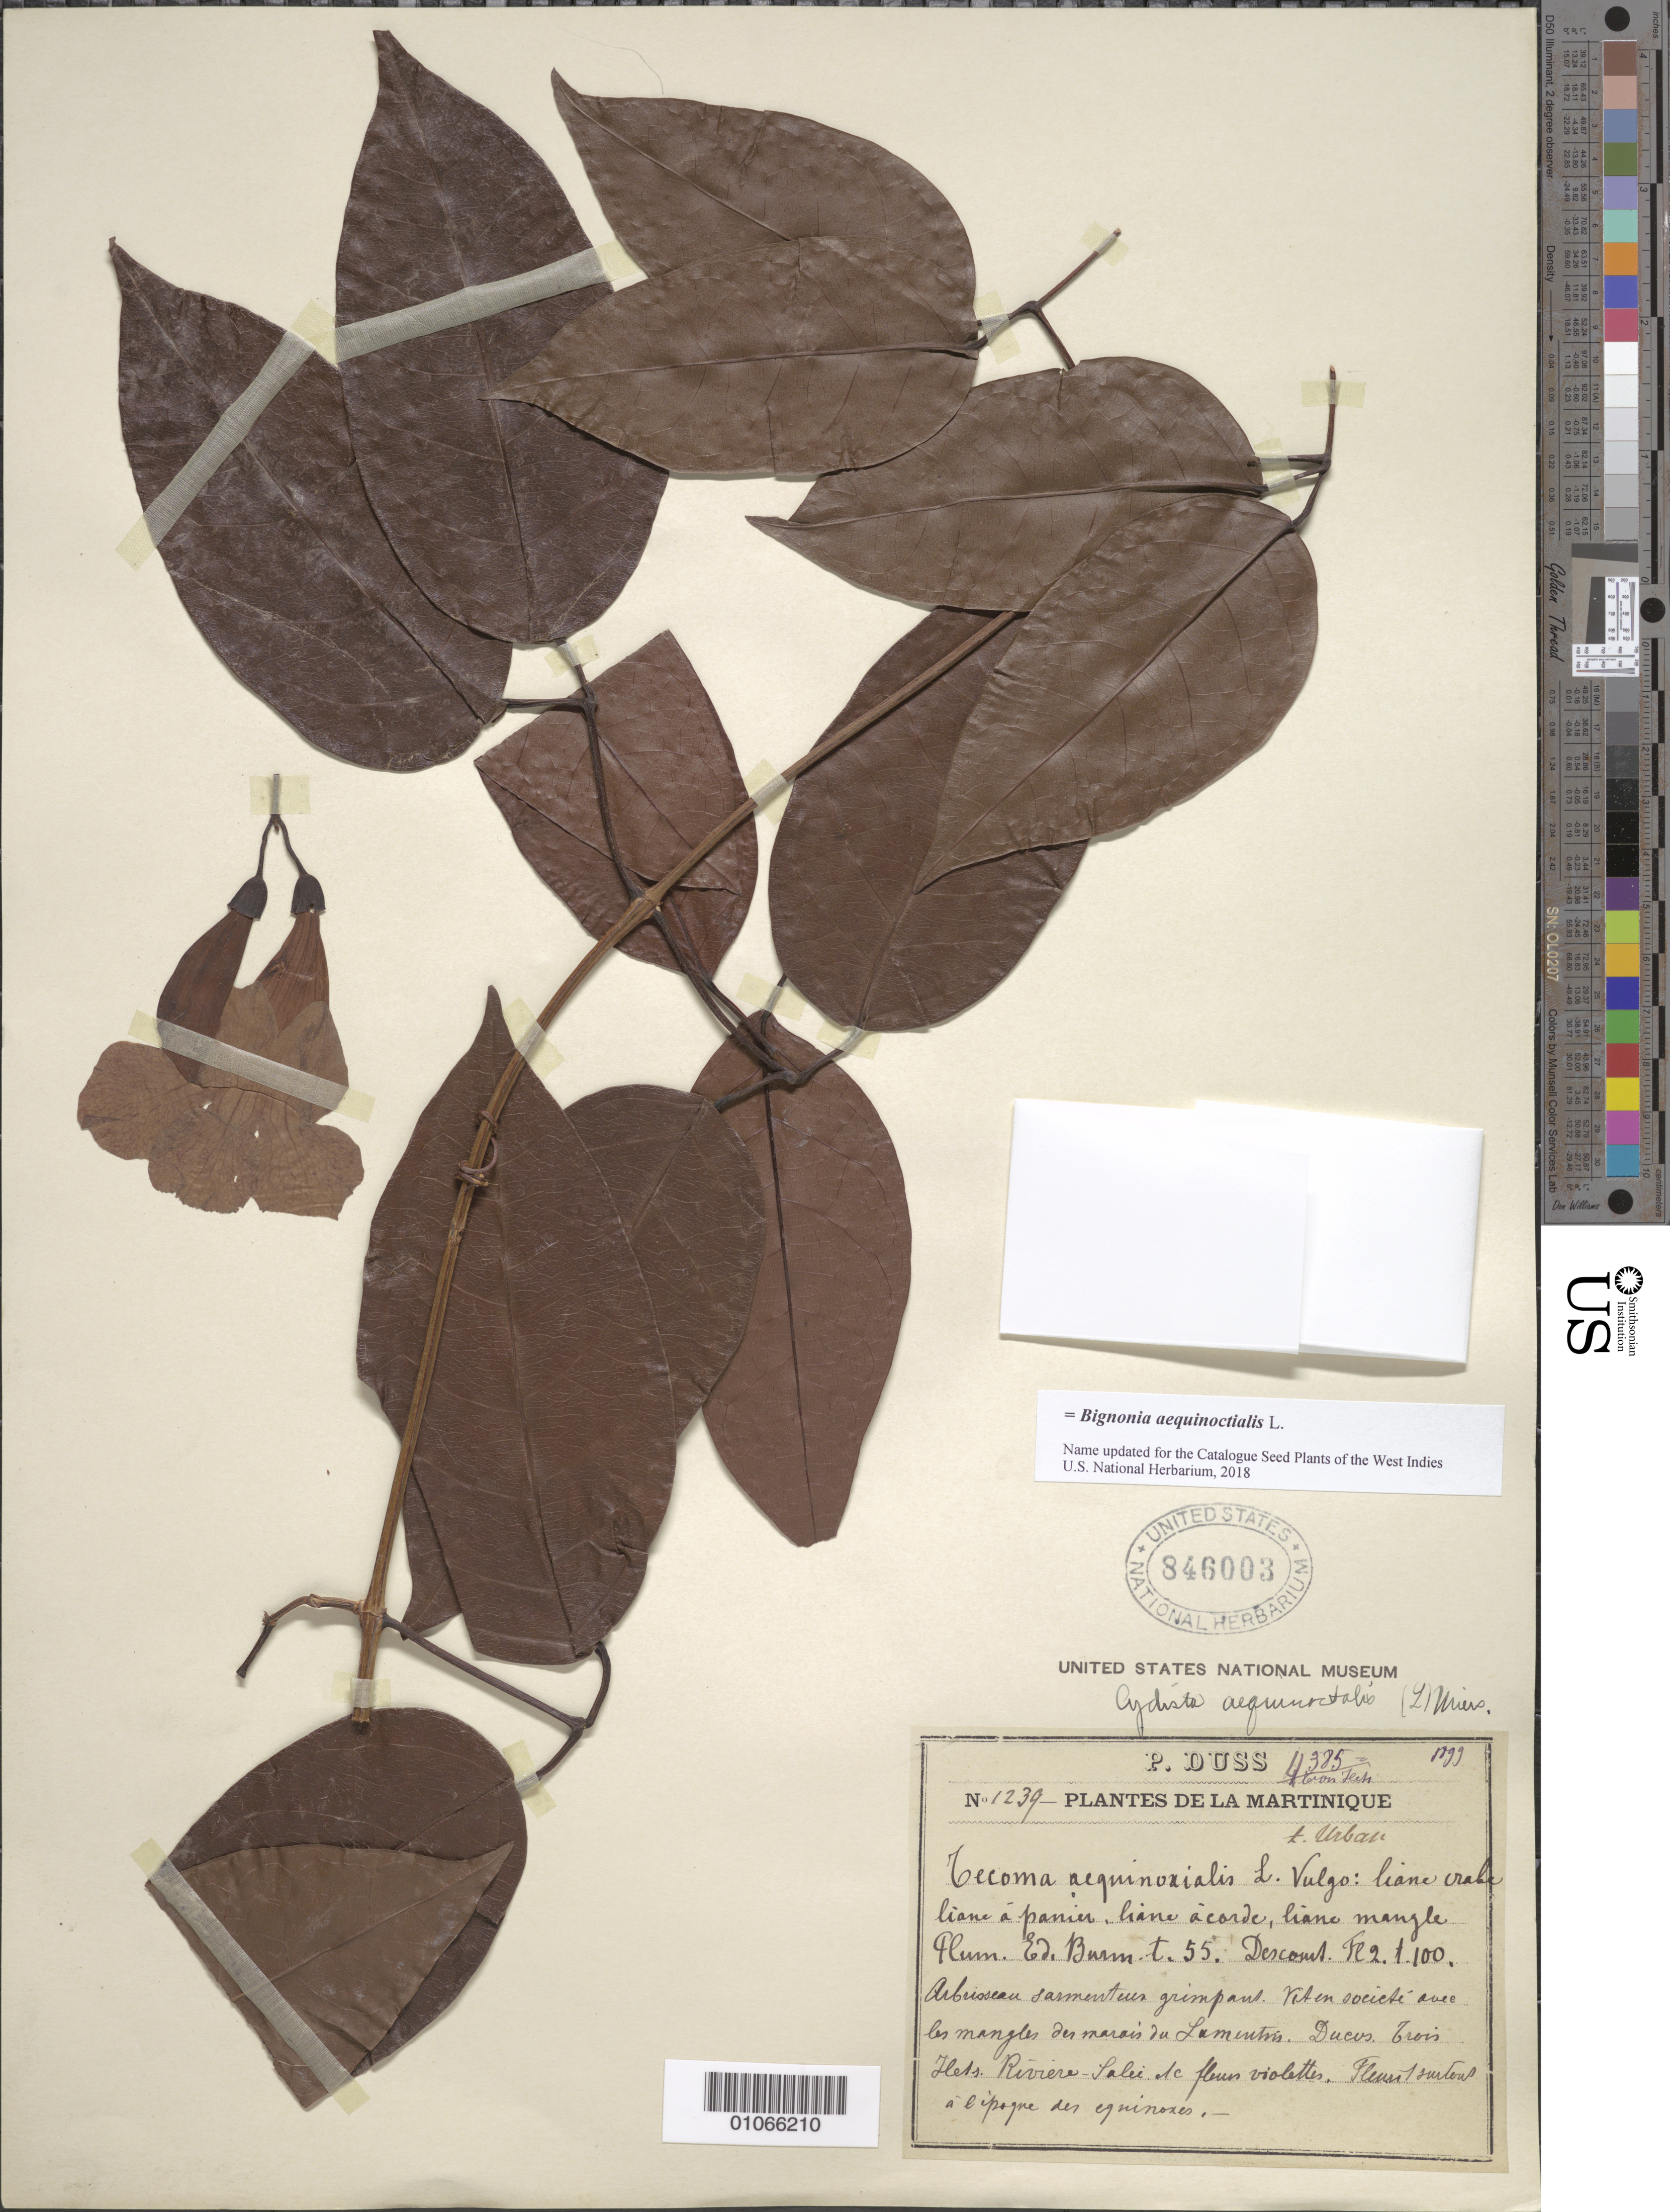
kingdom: Plantae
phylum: Tracheophyta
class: Magnoliopsida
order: Lamiales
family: Bignoniaceae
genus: Bignonia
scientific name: Bignonia aequinoctialis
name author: L.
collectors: Père Duss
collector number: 1239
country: Martinique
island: Martinique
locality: Behind Limuntin?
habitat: Vet en société avec les mangles des marais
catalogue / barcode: US 846003